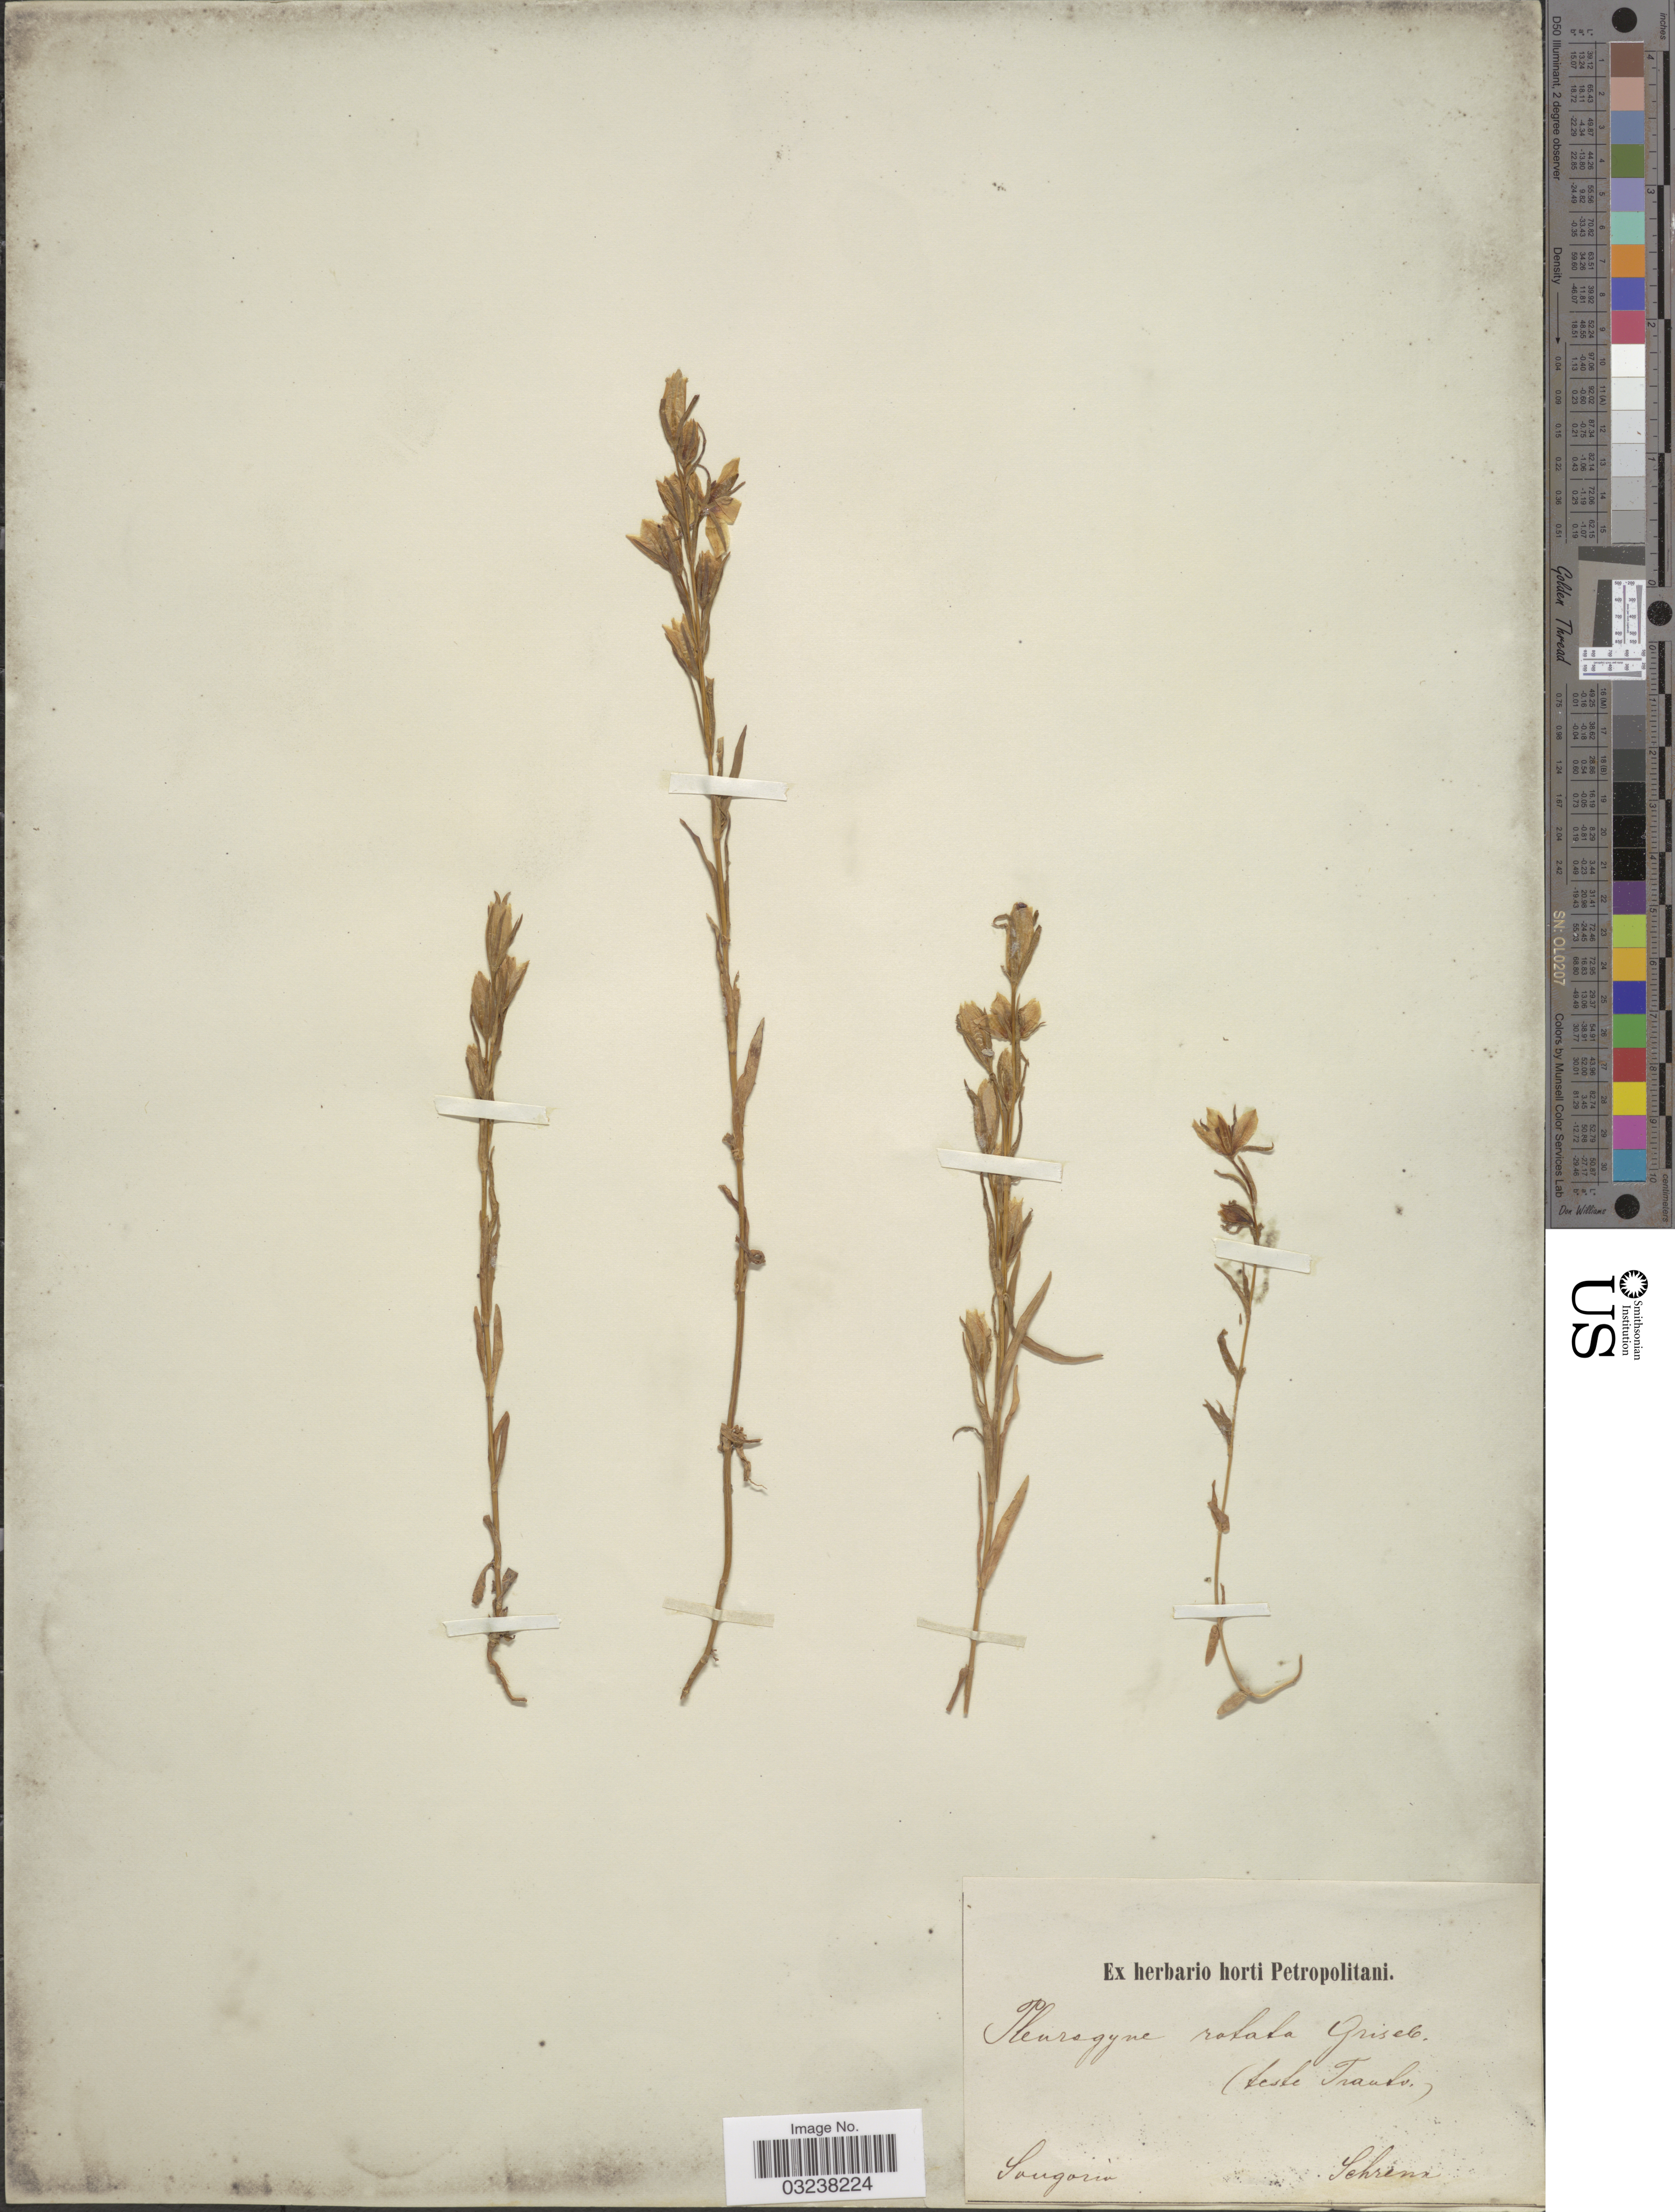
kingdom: Plantae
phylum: Tracheophyta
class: Magnoliopsida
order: Gentianales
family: Gentianaceae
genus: Lomatogonium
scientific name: Lomatogonium rotatum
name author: (L.) Fr.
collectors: A.G. Schrenk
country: Kazakhstan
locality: Songoria.